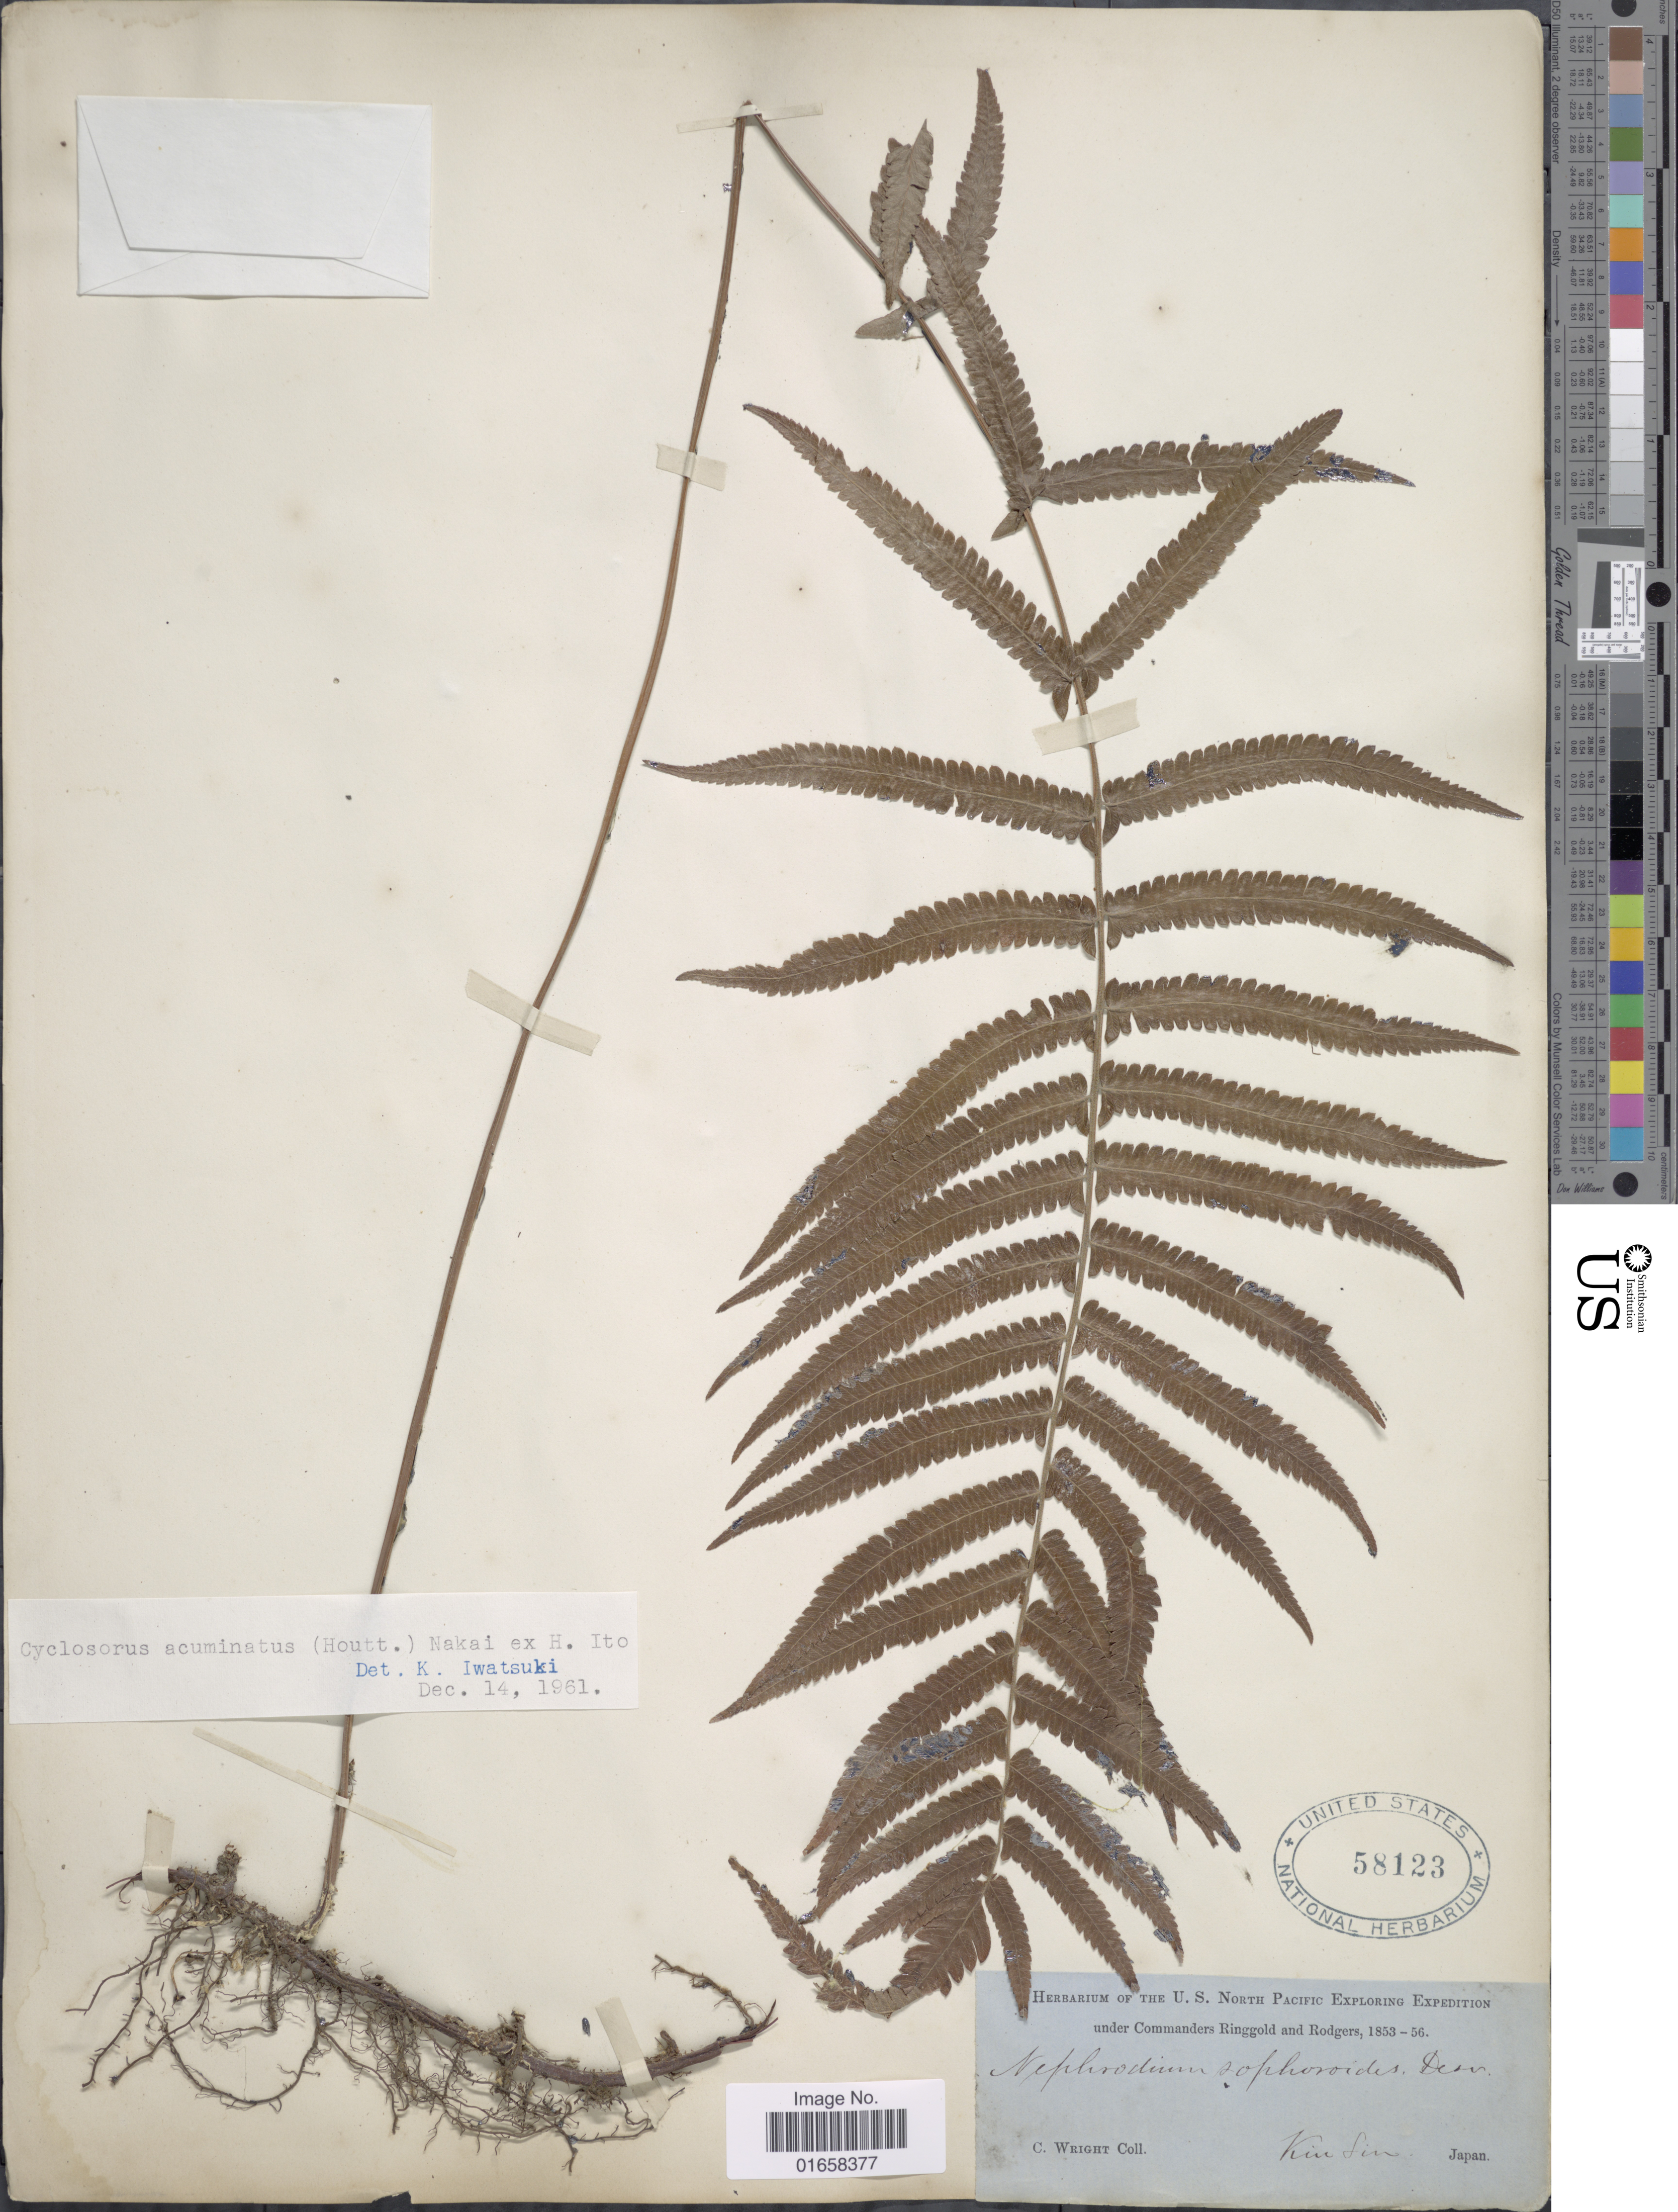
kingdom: Plantae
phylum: Tracheophyta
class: Polypodiopsida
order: Polypodiales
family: Thelypteridaceae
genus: Christella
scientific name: Christella acuminata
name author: (Houtt.) H. Lév.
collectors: C. Wright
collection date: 1853/1856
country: Japan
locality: Kiu Siu, Japan.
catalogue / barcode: US 58123